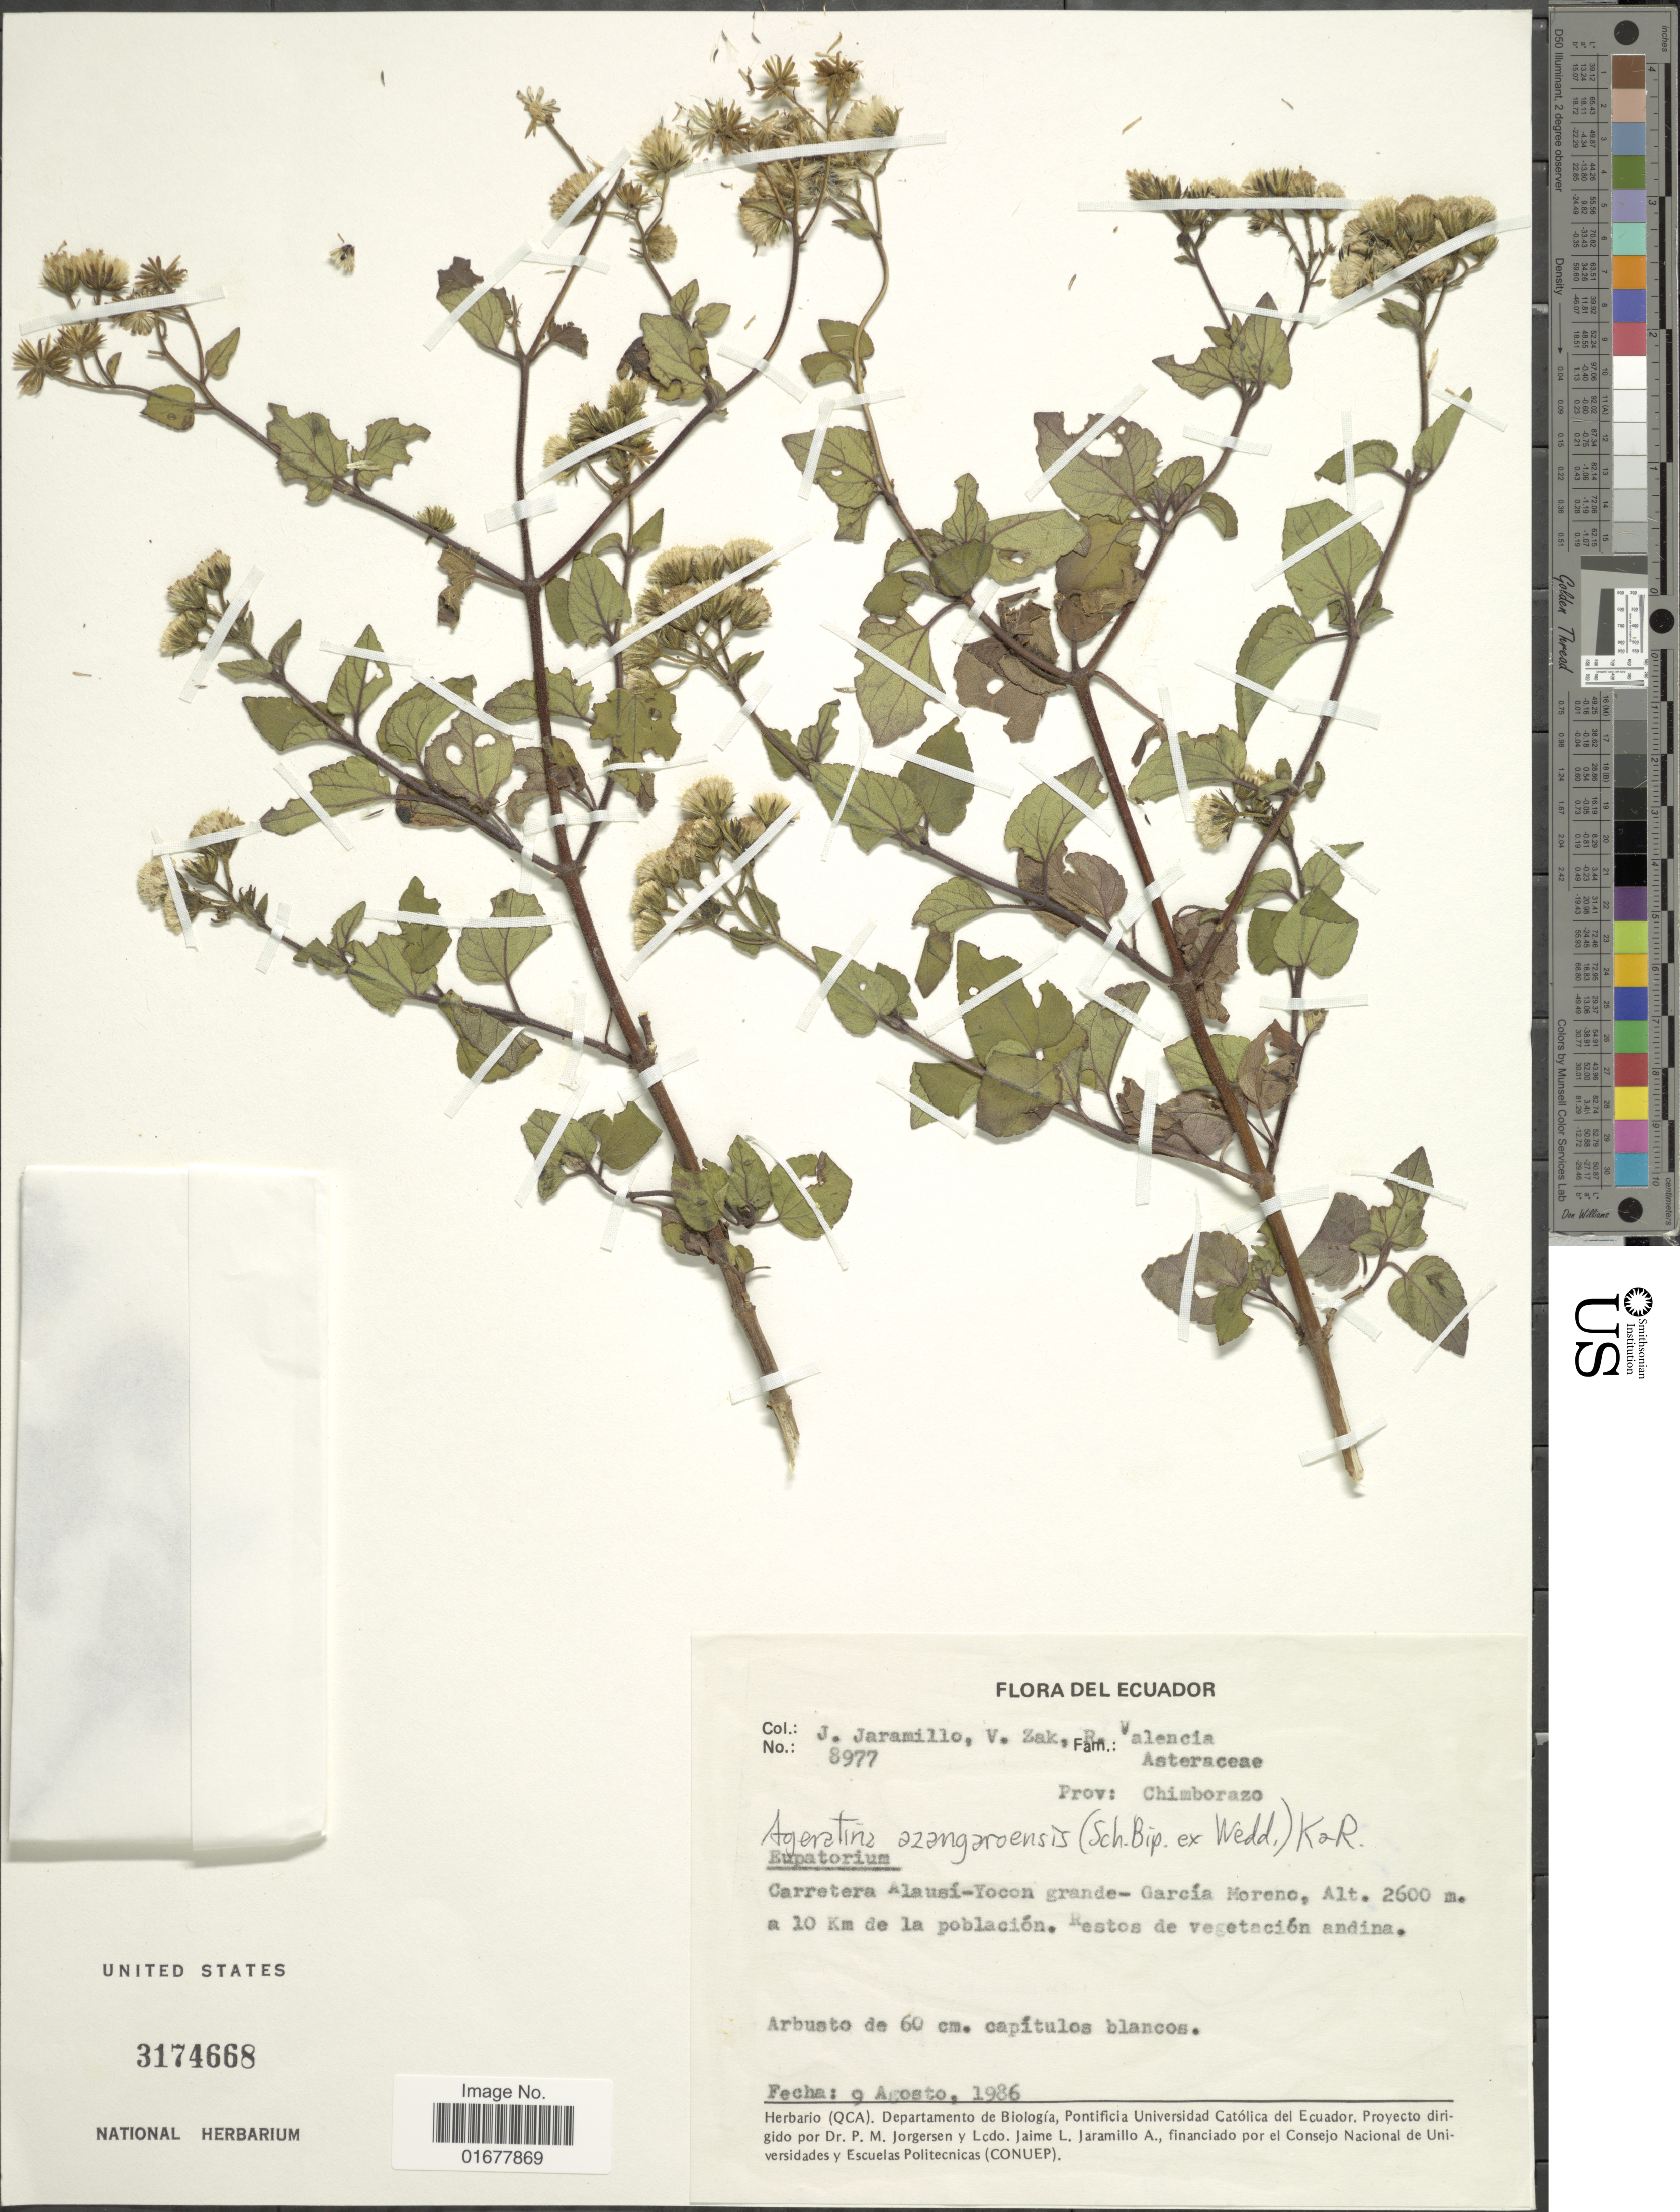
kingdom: Plantae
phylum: Tracheophyta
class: Magnoliopsida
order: Asterales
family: Asteraceae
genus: Ageratina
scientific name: Ageratina cuencana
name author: (B.L. Rob.) R.M. King & H. Rob.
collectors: J. Jaramillo, V. Zak & R. Valencia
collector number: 8977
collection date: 1986-08-09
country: Ecuador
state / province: Chimborazo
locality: Prov.: Chimborazo, Carretera Alausi-Yocon grande - Garcia Moreno, a 310 Km de la poblacion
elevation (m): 2600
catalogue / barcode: US 3174668